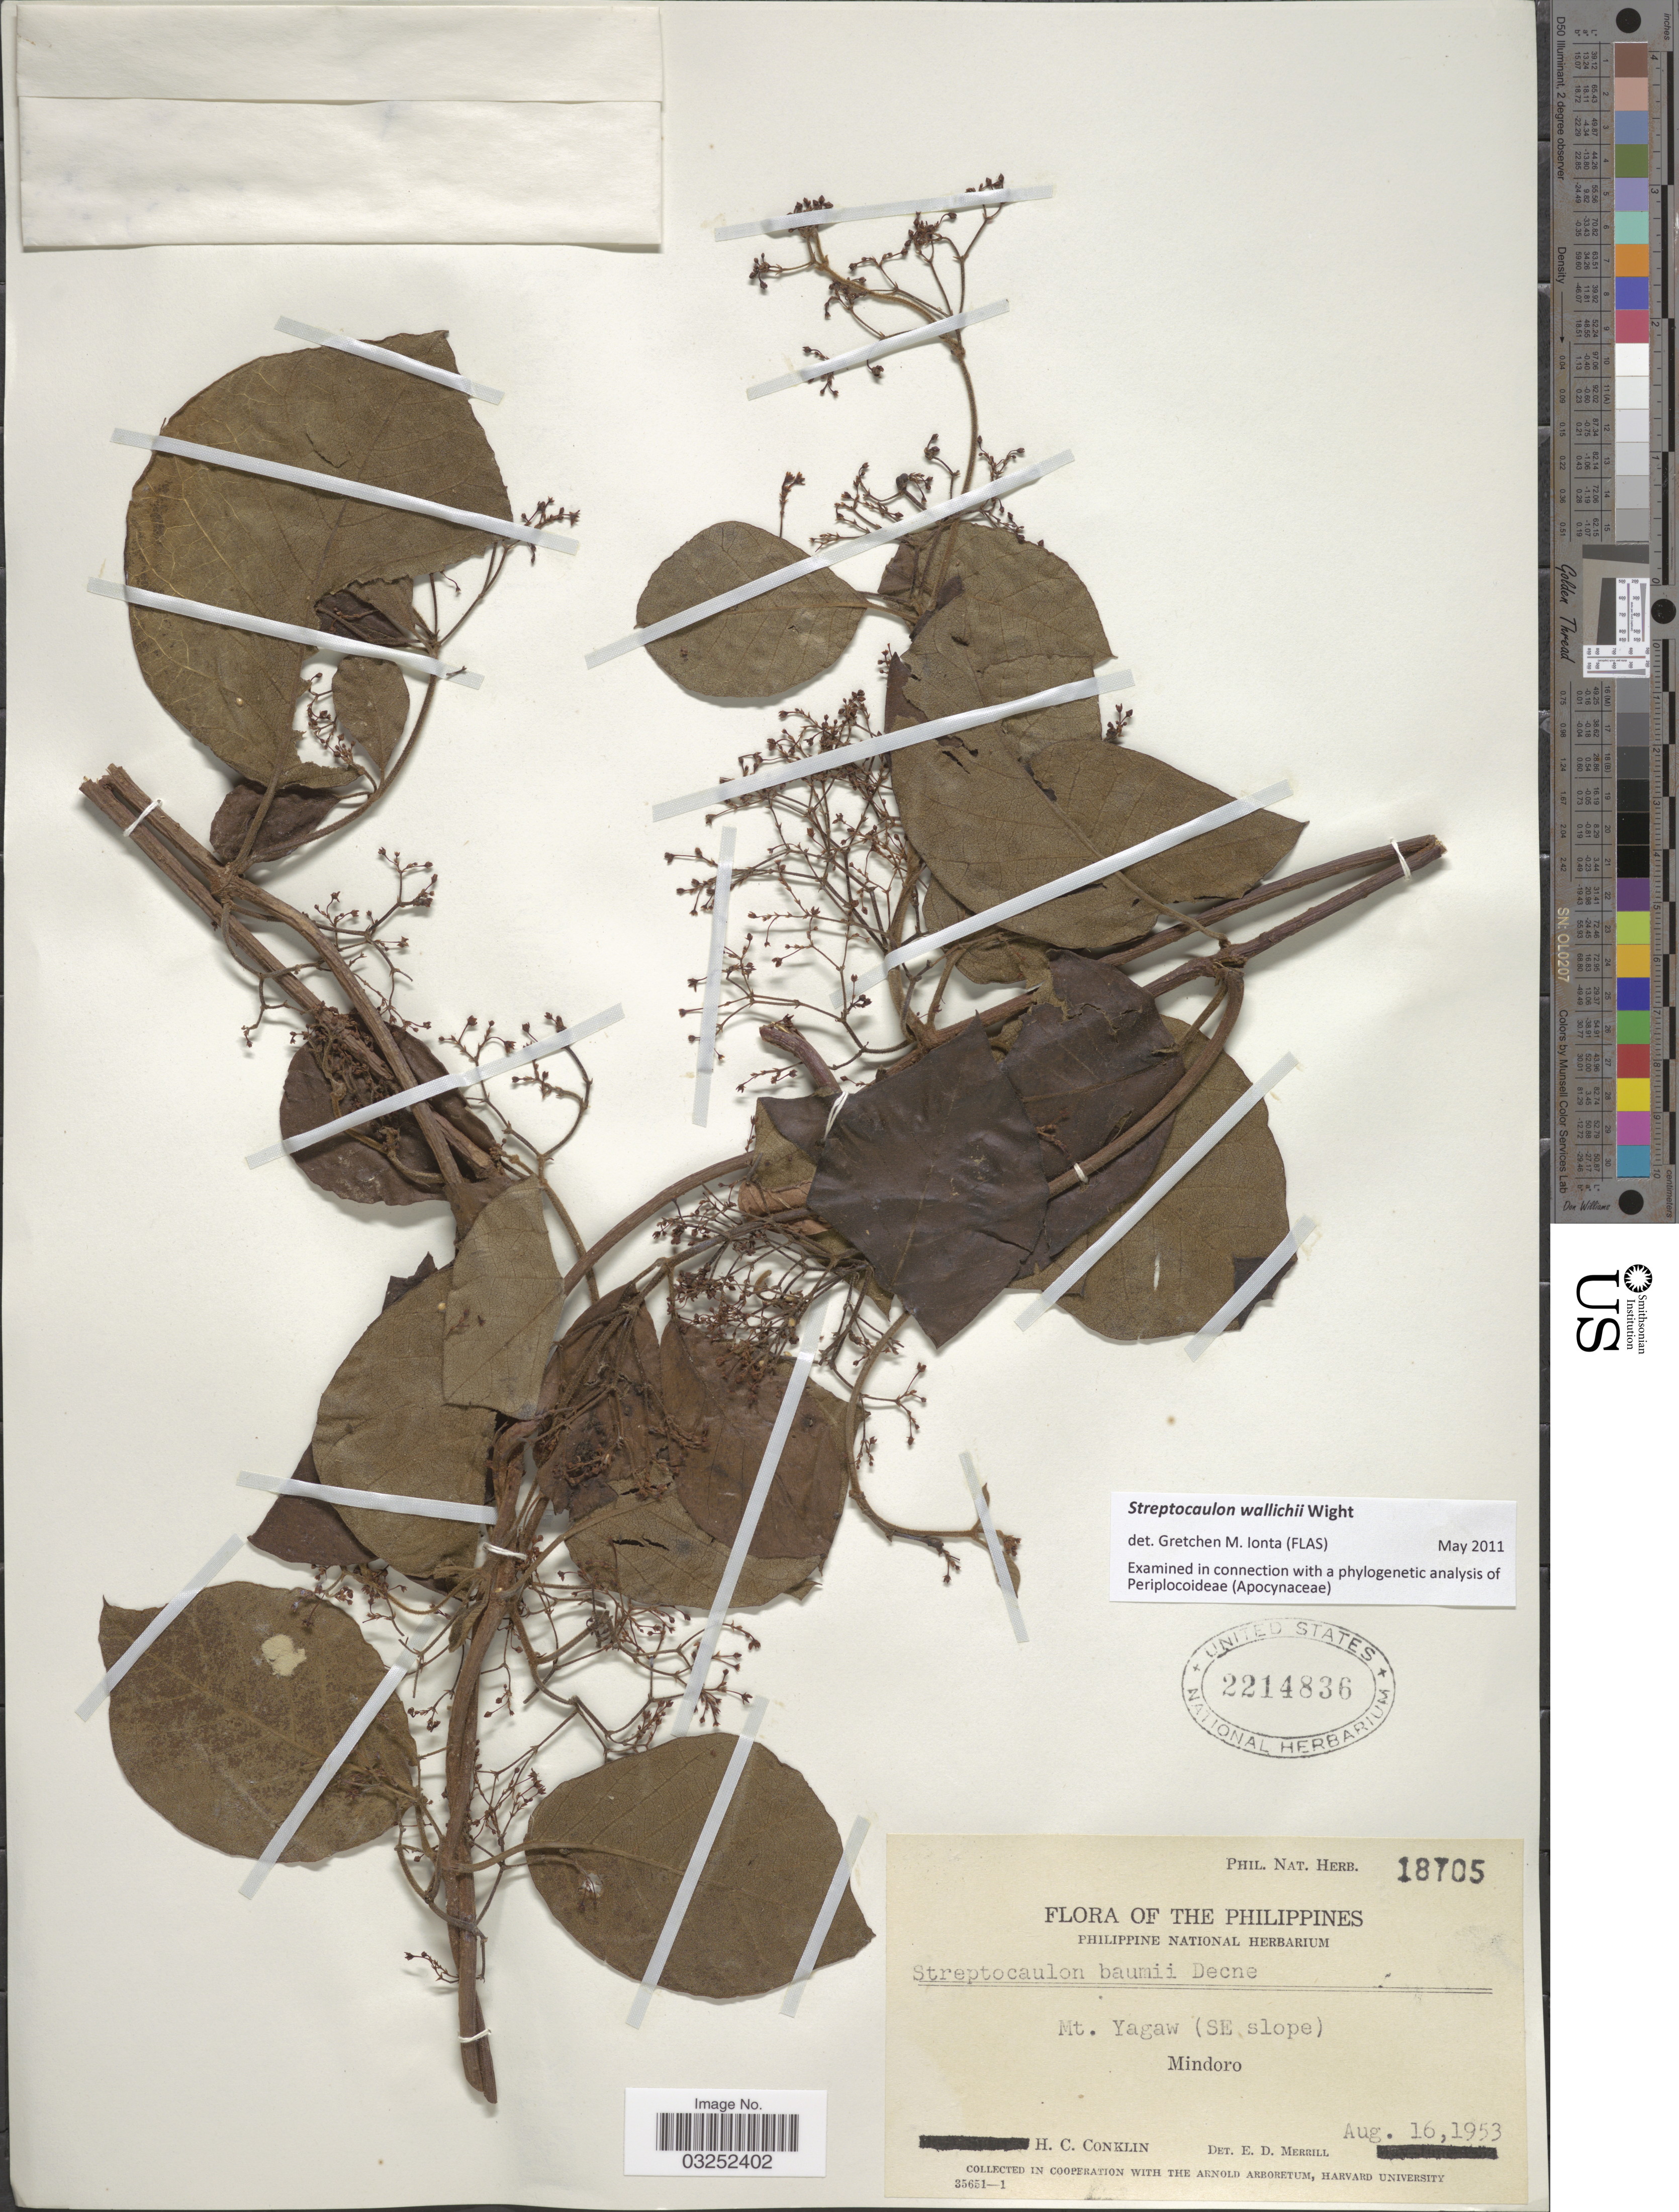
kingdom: Plantae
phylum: Tracheophyta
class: Magnoliopsida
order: Gentianales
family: Apocynaceae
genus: Streptocaulon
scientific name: Streptocaulon wallichii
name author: Wight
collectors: H. Conklin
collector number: Phil. Nat. Herb. 18705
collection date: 1953-08-16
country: Philippines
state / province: Mimaropa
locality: Mt. Yagaw (SE slope), Mindoro.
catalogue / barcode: US 2214836